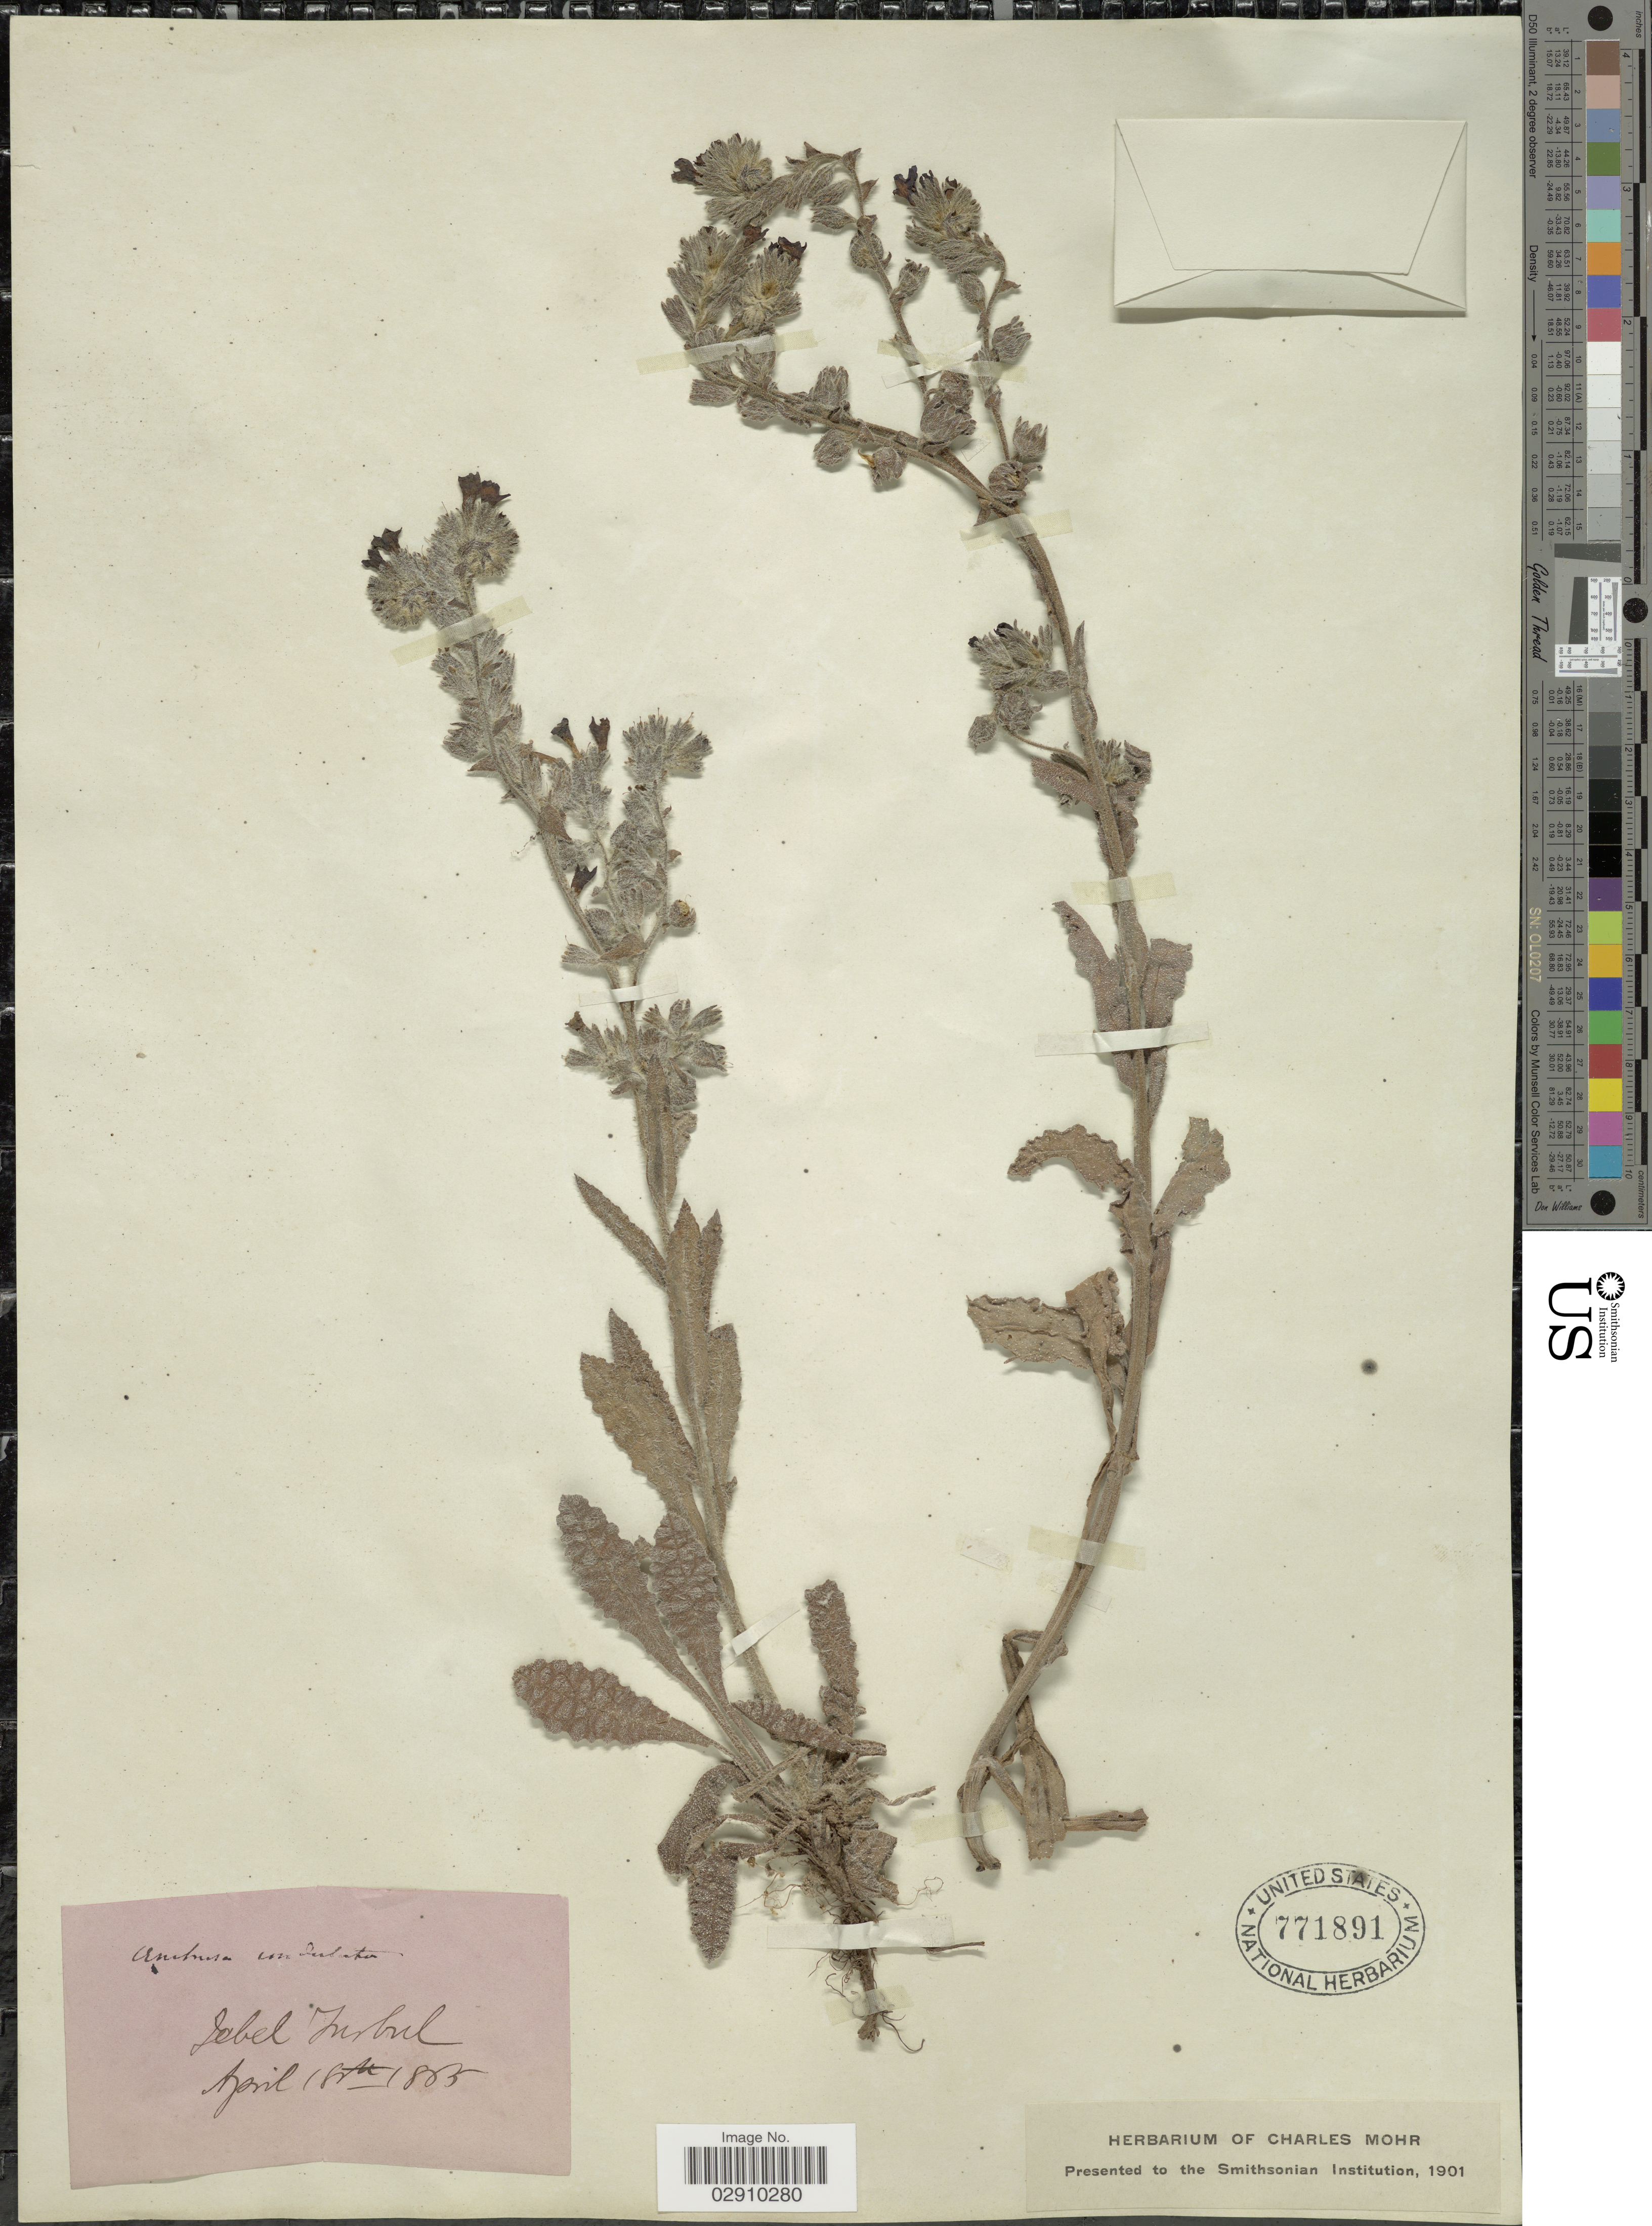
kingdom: Plantae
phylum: Tracheophyta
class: Magnoliopsida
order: Boraginales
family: Boraginaceae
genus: Anchusa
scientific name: Anchusa undulata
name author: L.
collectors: ex herb. Charles Mohr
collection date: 1885-04-18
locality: Dabel Inbul. [interpreted]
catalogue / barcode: US 771891